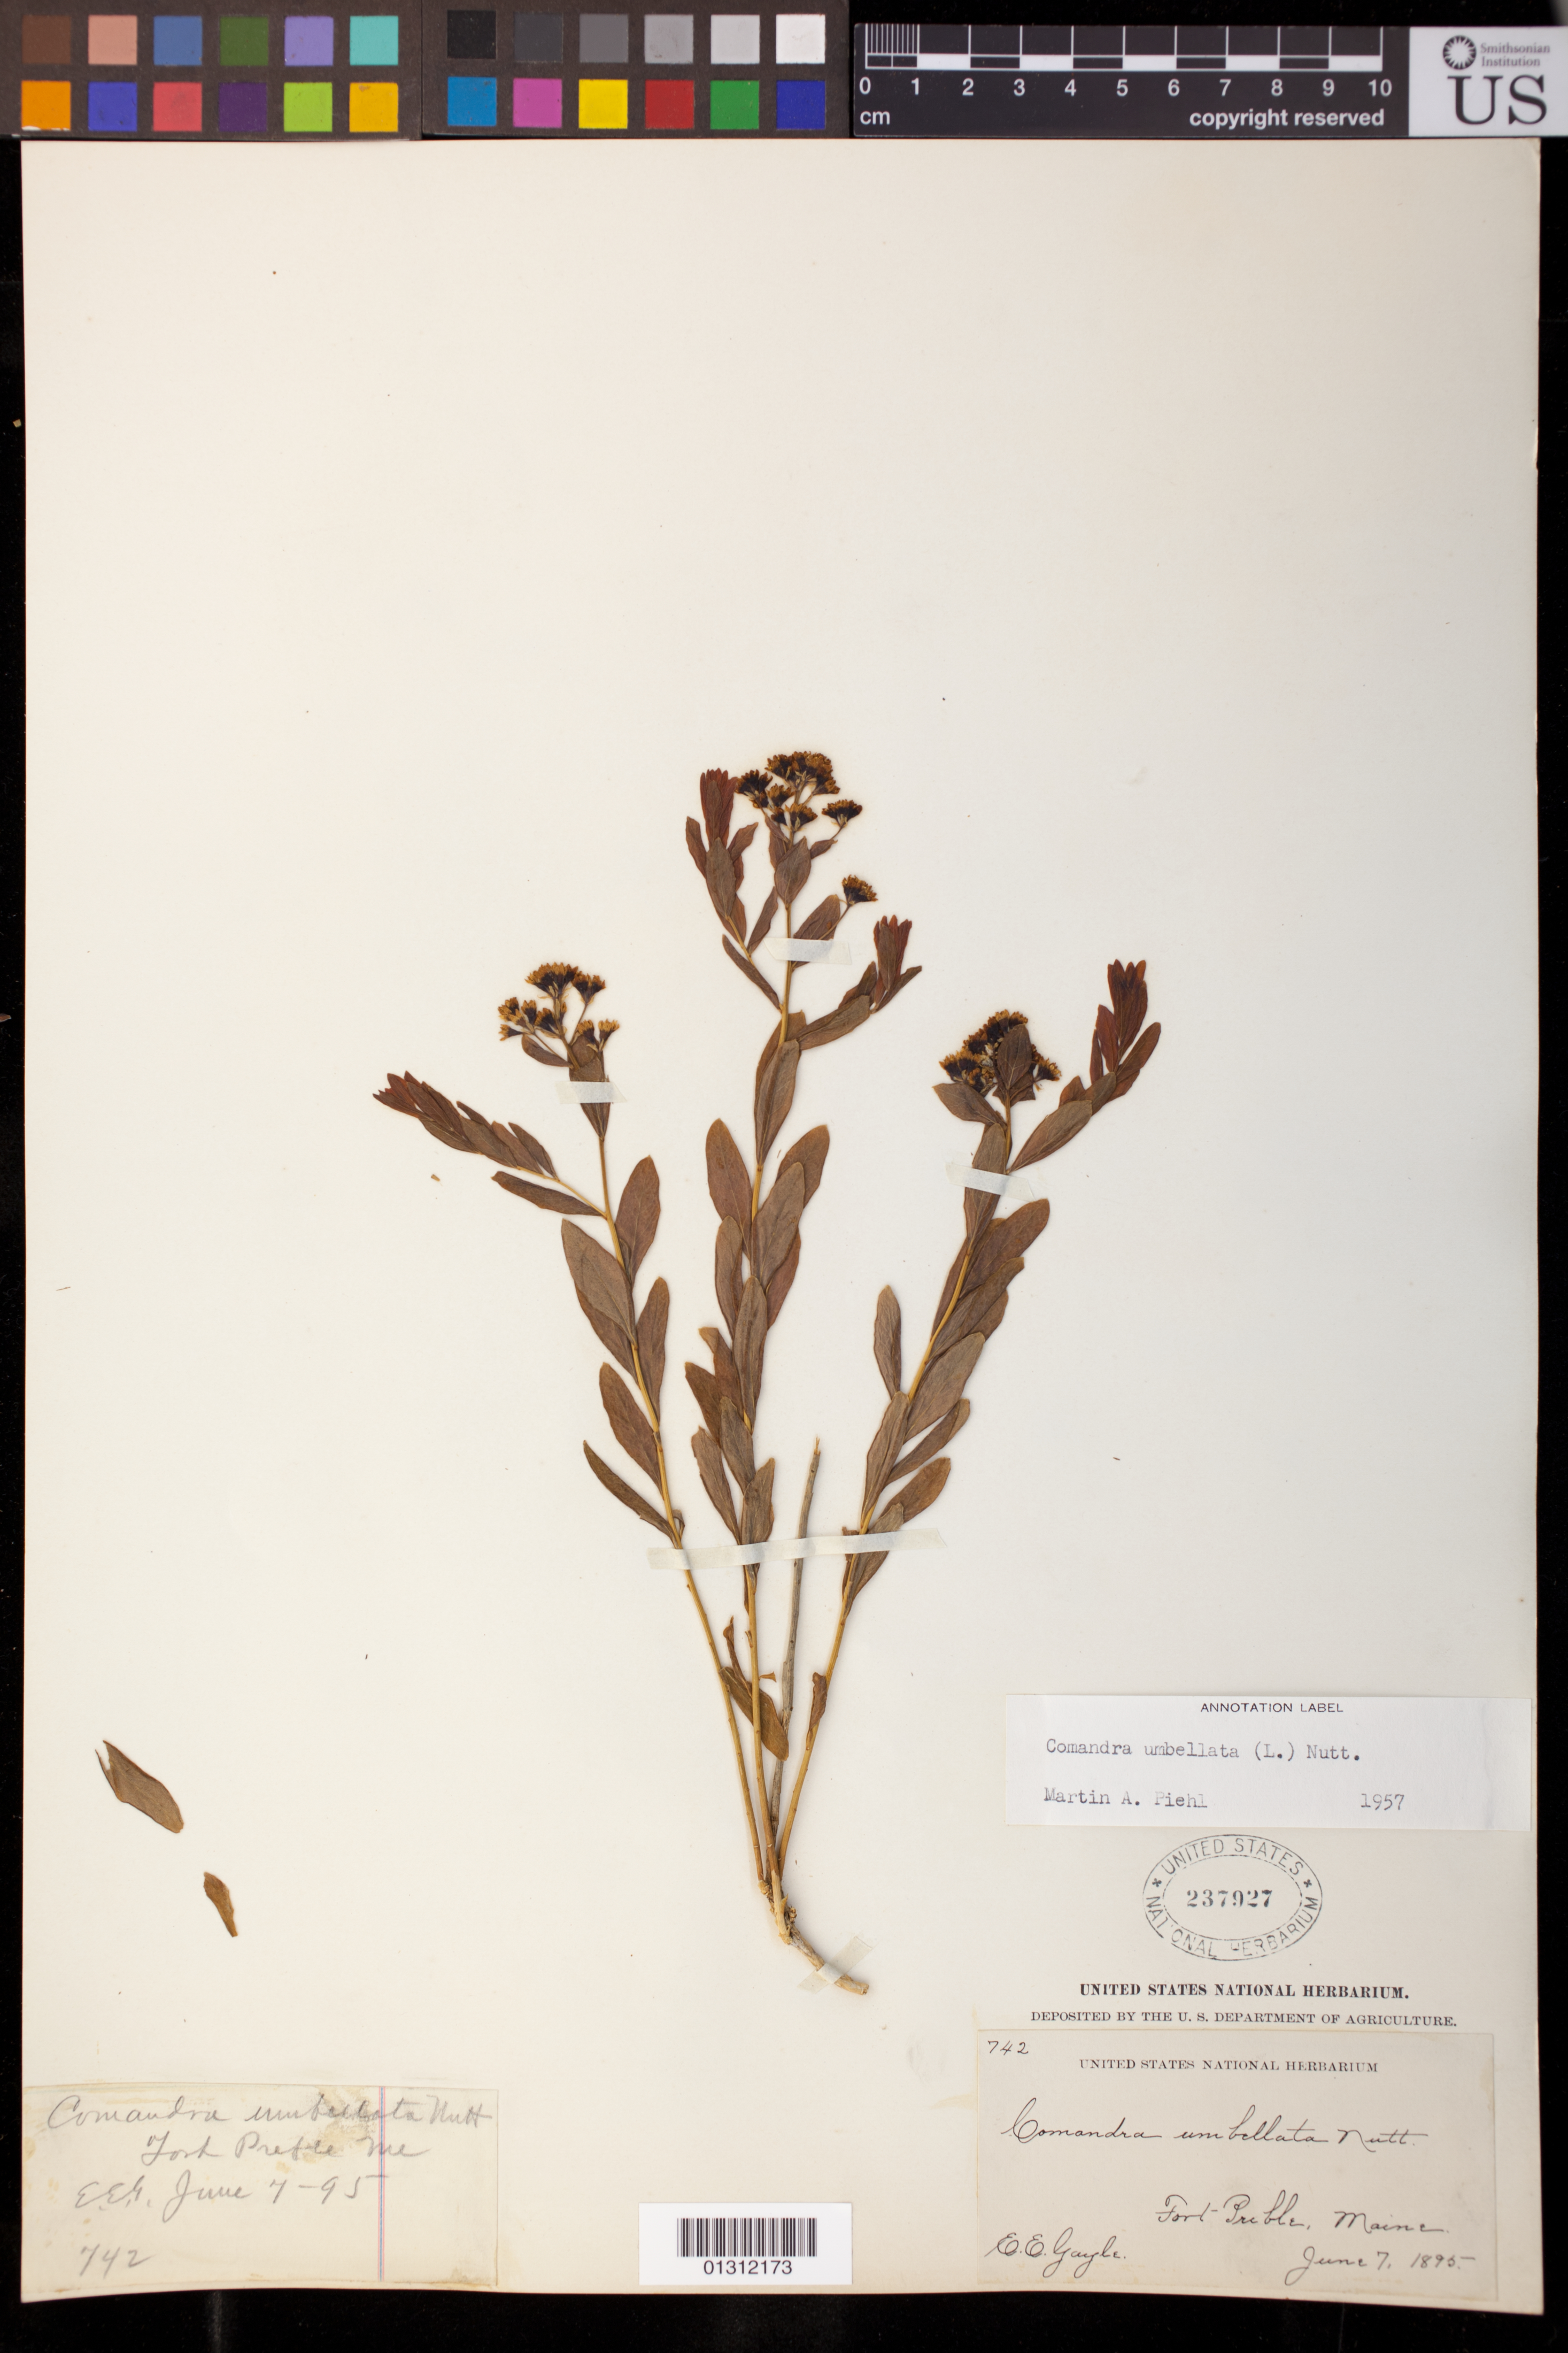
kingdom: Plantae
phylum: Tracheophyta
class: Magnoliopsida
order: Santalales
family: Comandraceae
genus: Comandra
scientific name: Comandra umbellata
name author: (L.) Nutt.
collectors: E. Gayle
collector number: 742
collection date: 1895-06-07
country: United States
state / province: Maine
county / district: Cumberland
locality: Fort Preble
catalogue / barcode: US 237927